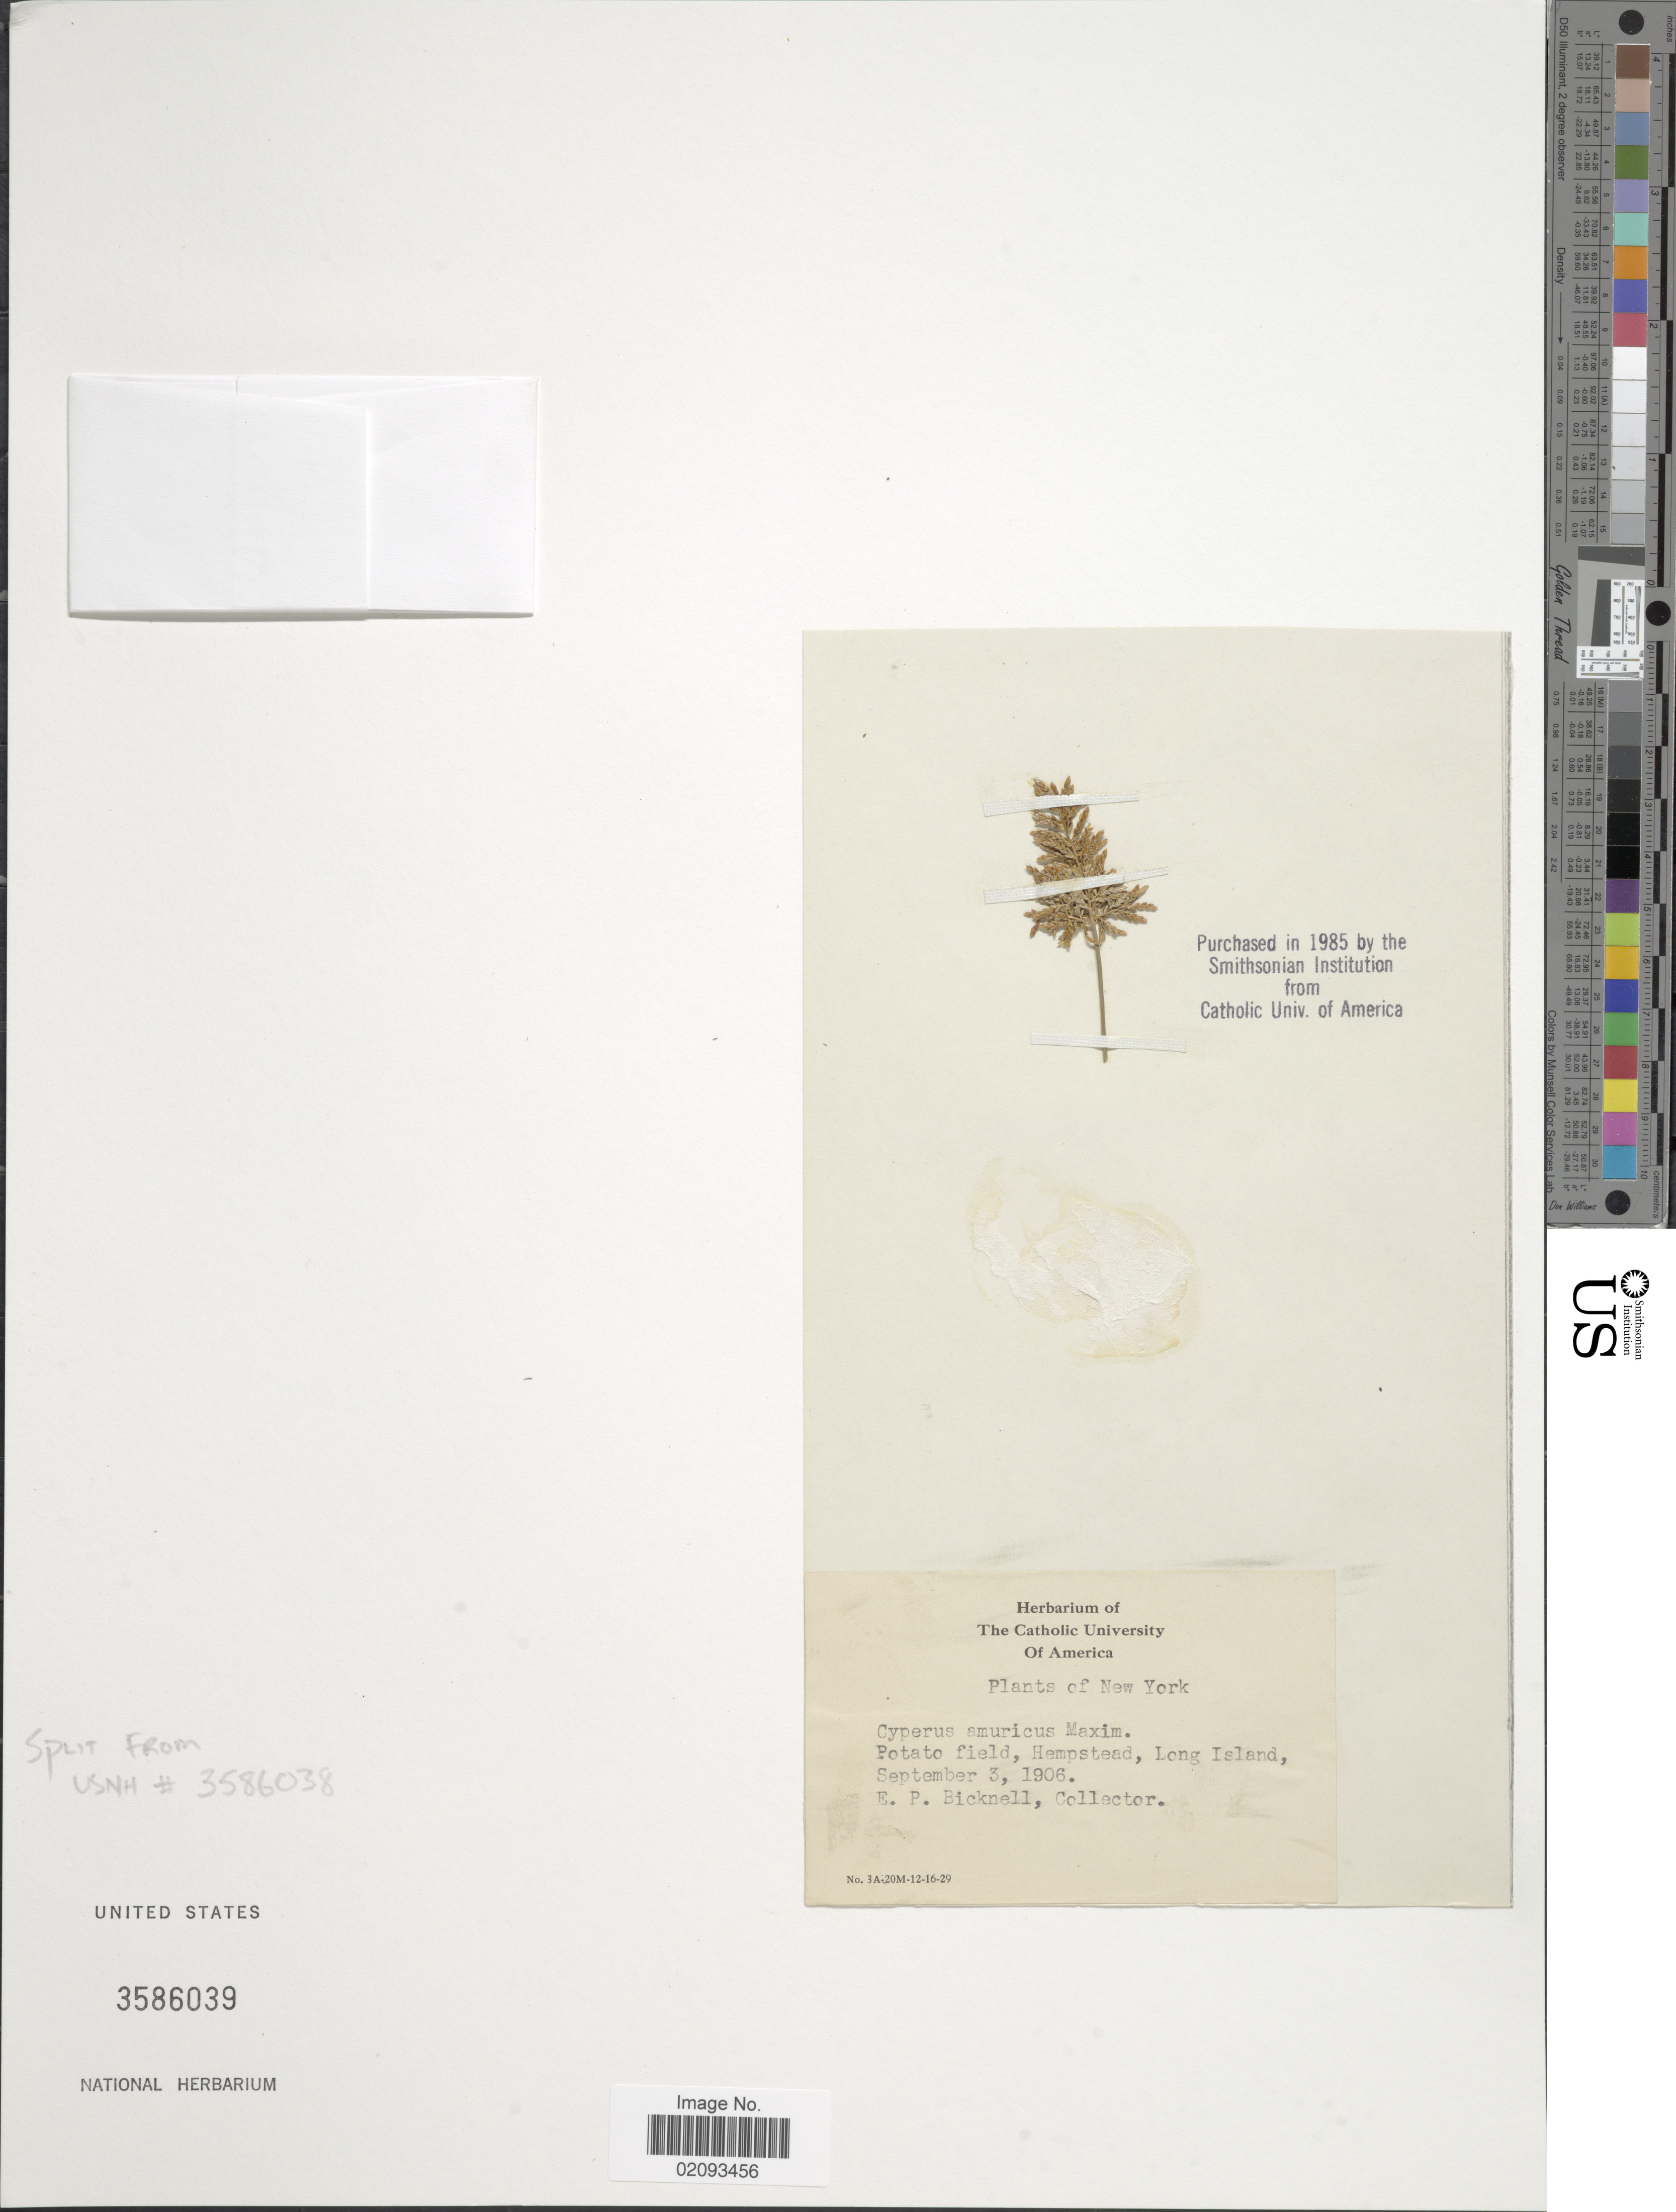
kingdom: Plantae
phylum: Tracheophyta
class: Liliopsida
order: Poales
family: Cyperaceae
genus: Cyperus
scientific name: Cyperus amuricus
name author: Maxim.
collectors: E. P. Bicknell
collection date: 1906-09-03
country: United States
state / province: New York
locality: Potato field, Hampstead, Long Island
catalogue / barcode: US 3586039